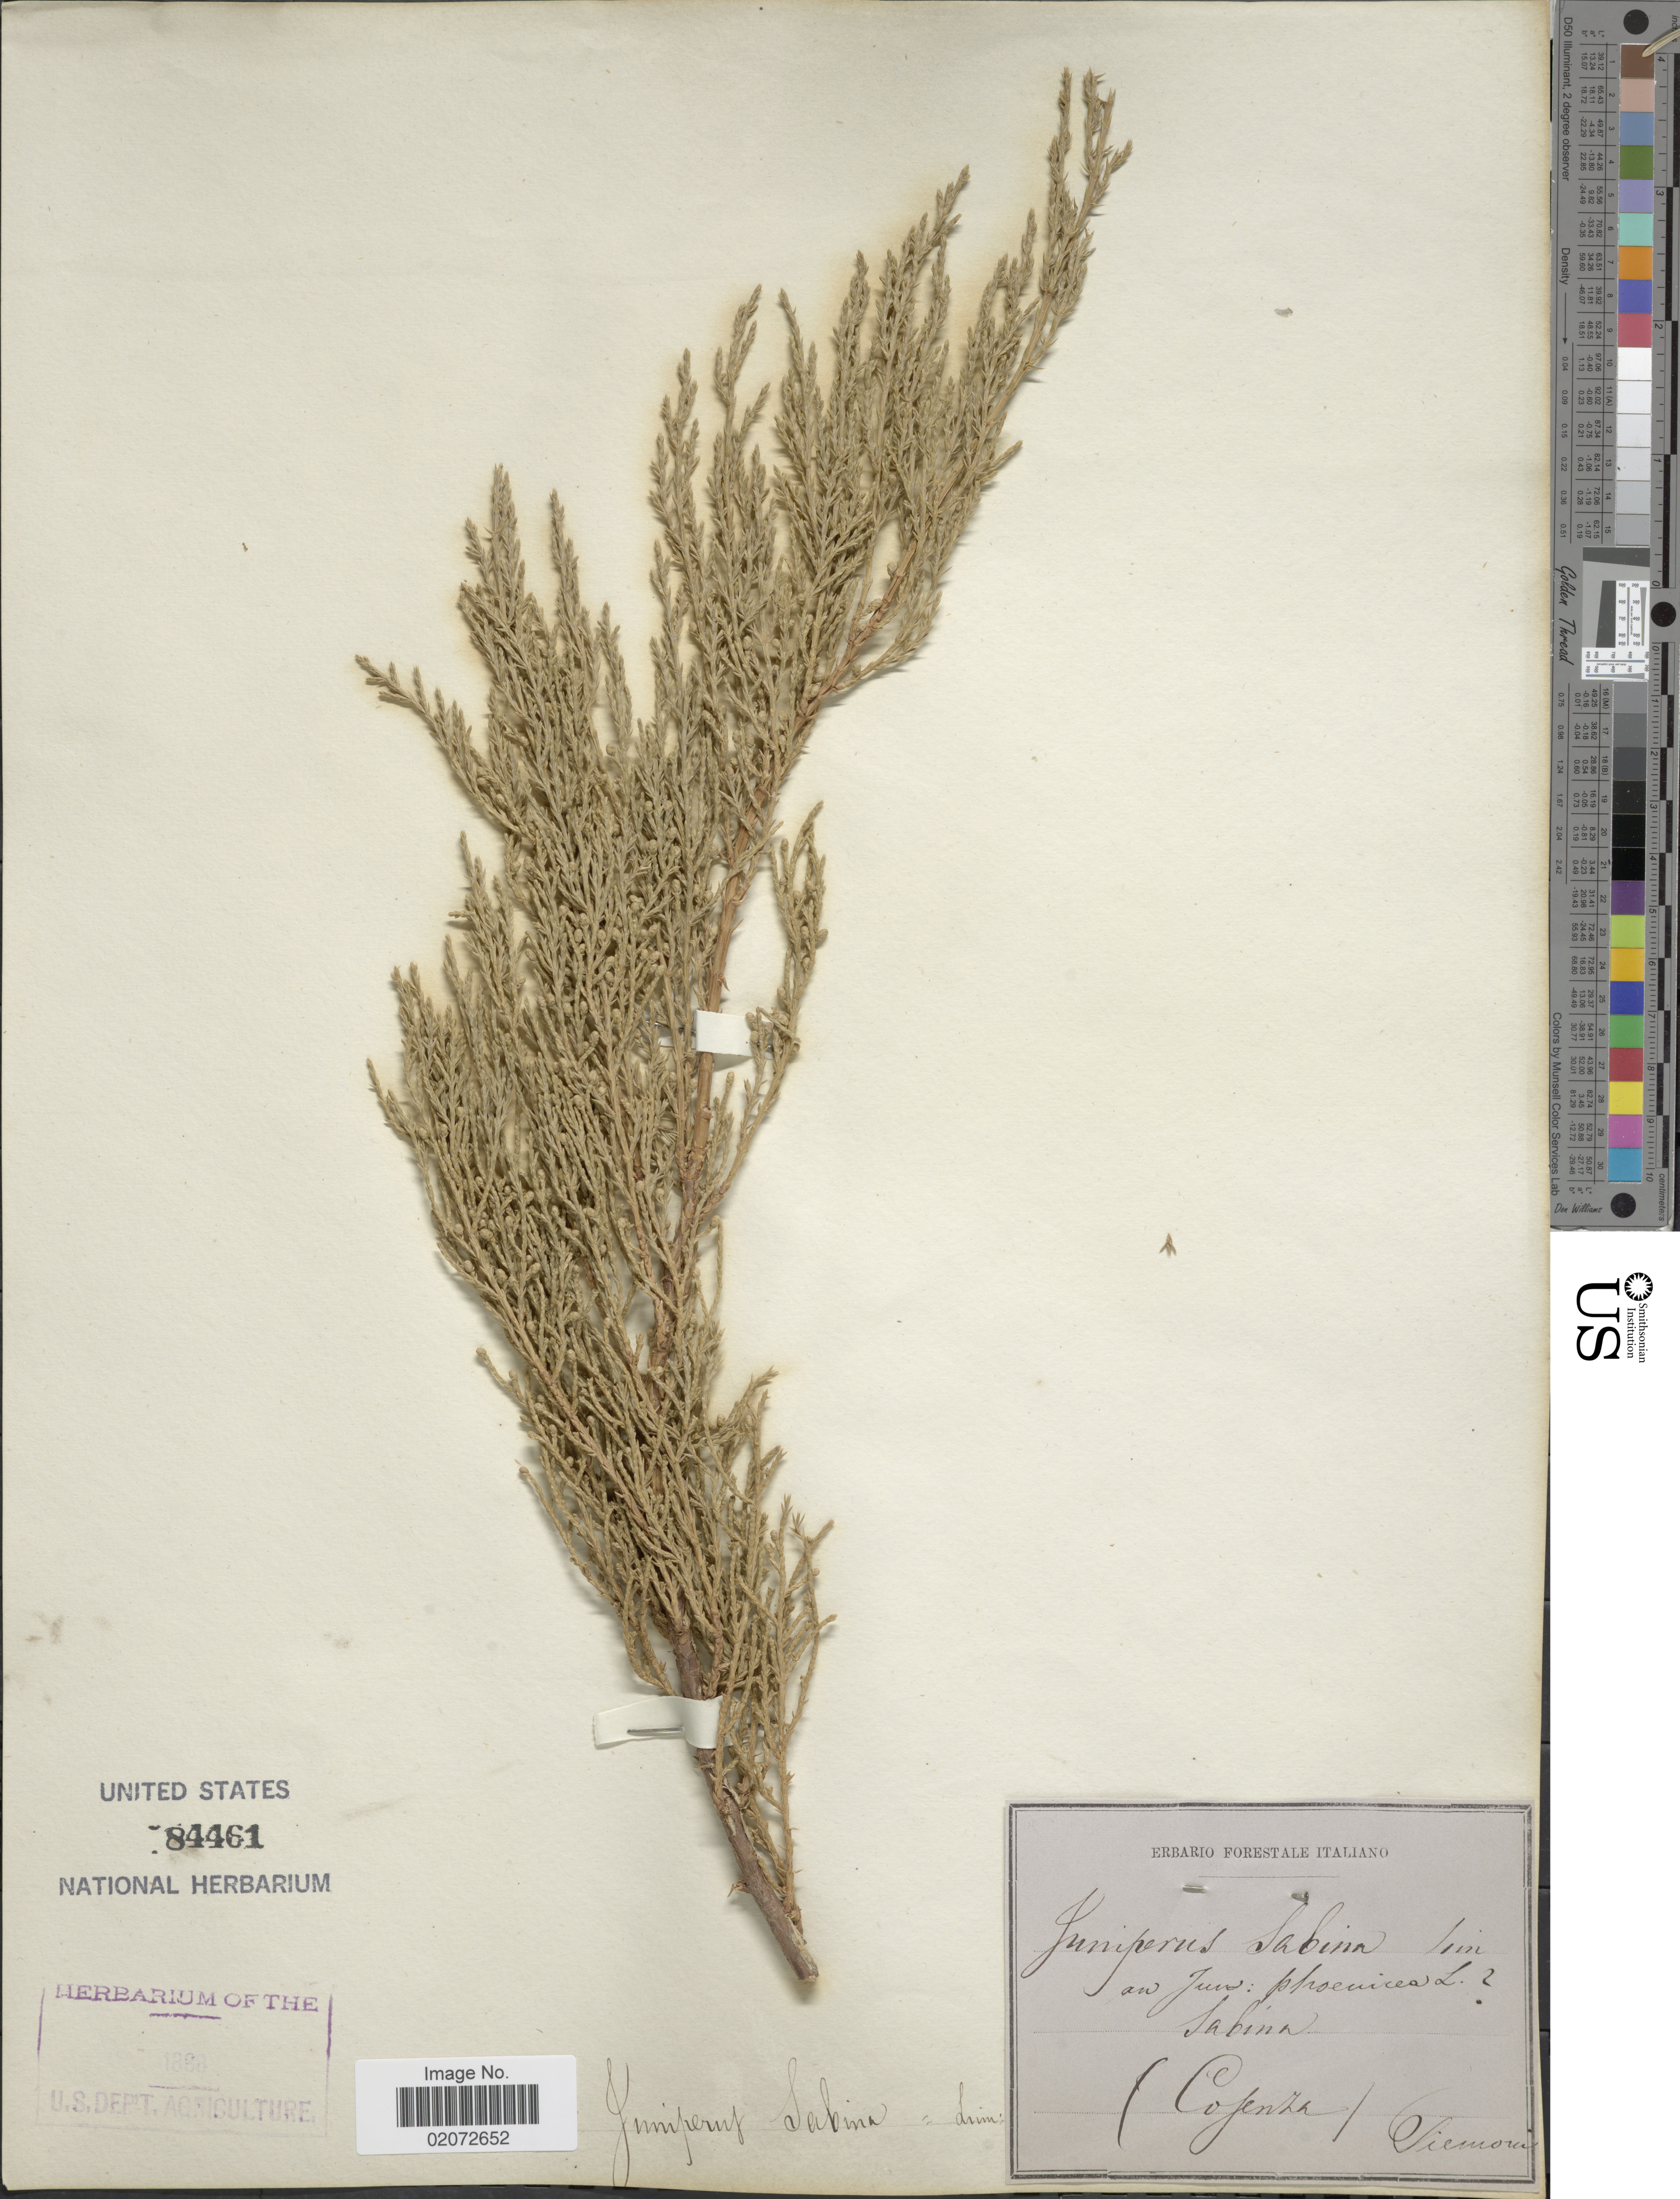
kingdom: Plantae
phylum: Tracheophyta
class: Pinopsida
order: Pinales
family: Cupressaceae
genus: Juniperus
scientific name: Juniperus sabina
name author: L.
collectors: Siemoni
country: Italy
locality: Sabina (Cofenza)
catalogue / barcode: US 84461